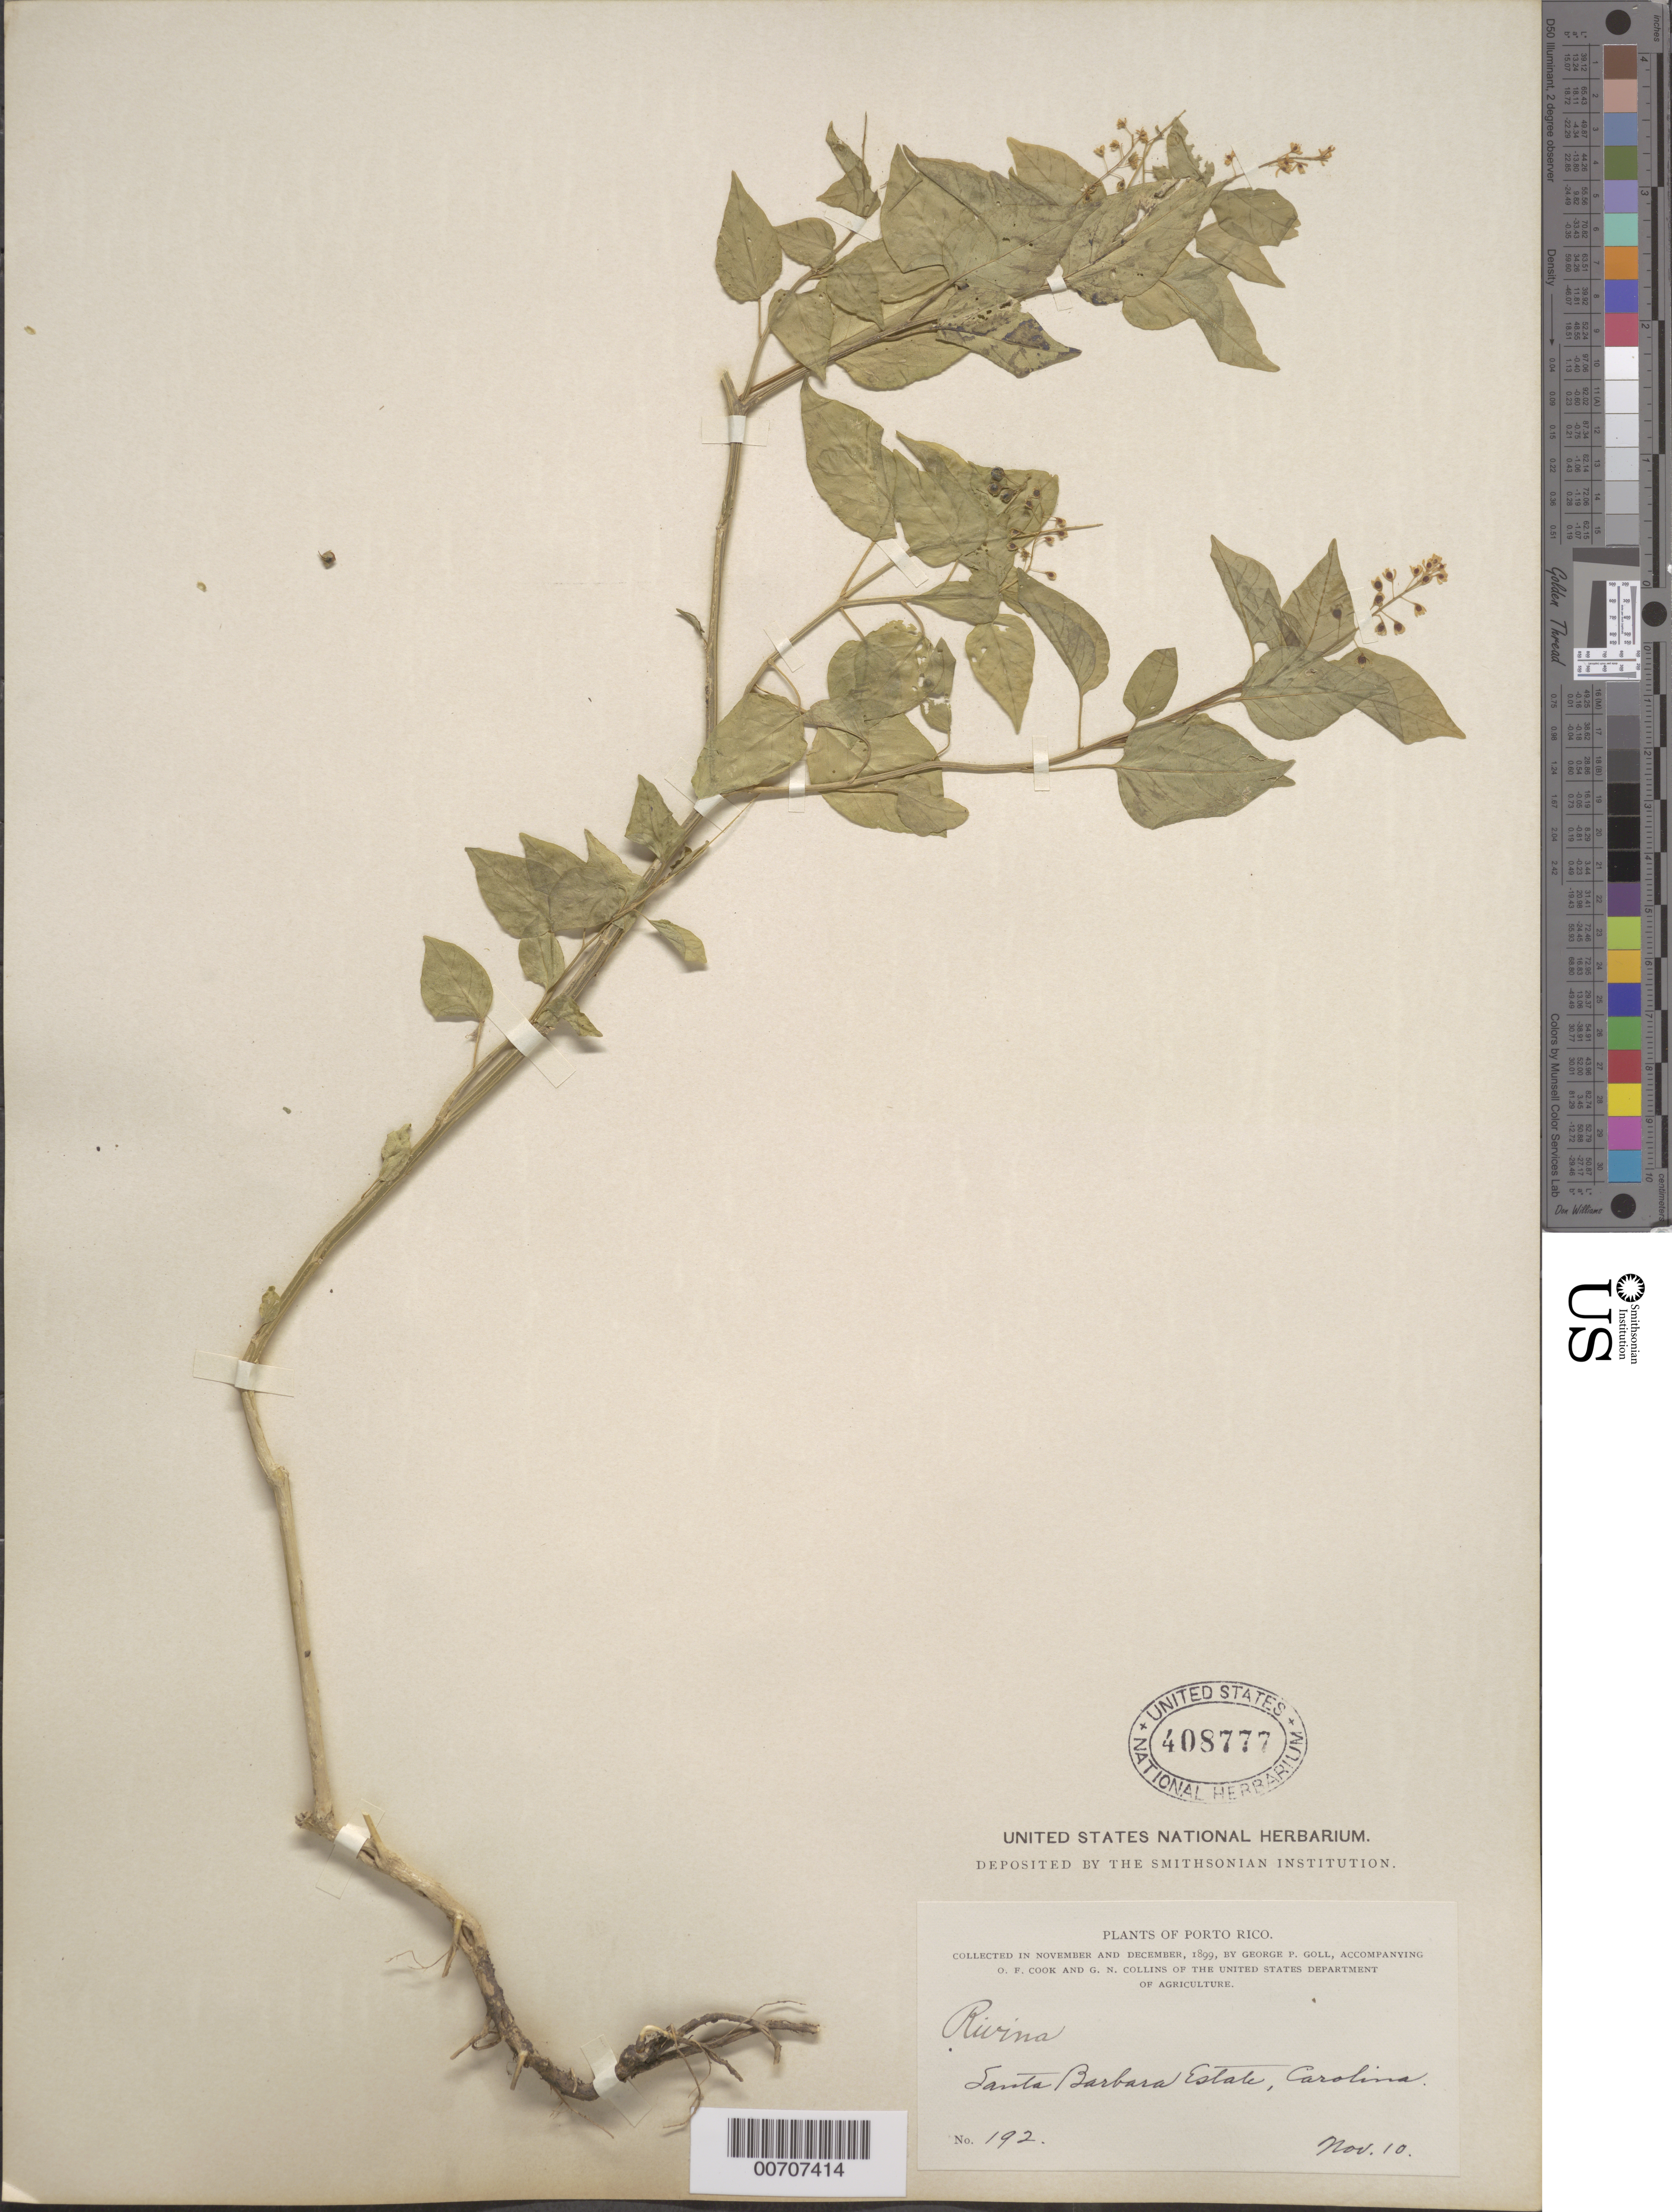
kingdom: Plantae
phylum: Tracheophyta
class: Magnoliopsida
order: Caryophyllales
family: Phytolaccaceae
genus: Rivina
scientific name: Rivina sp.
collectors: G. Goll, O. F. Cook & G. Collins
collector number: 192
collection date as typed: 10 Nov 1899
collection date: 1899-11-10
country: Puerto Rico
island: Greater Antilles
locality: Santa Barbara Estate, Carolina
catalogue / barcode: US 408777